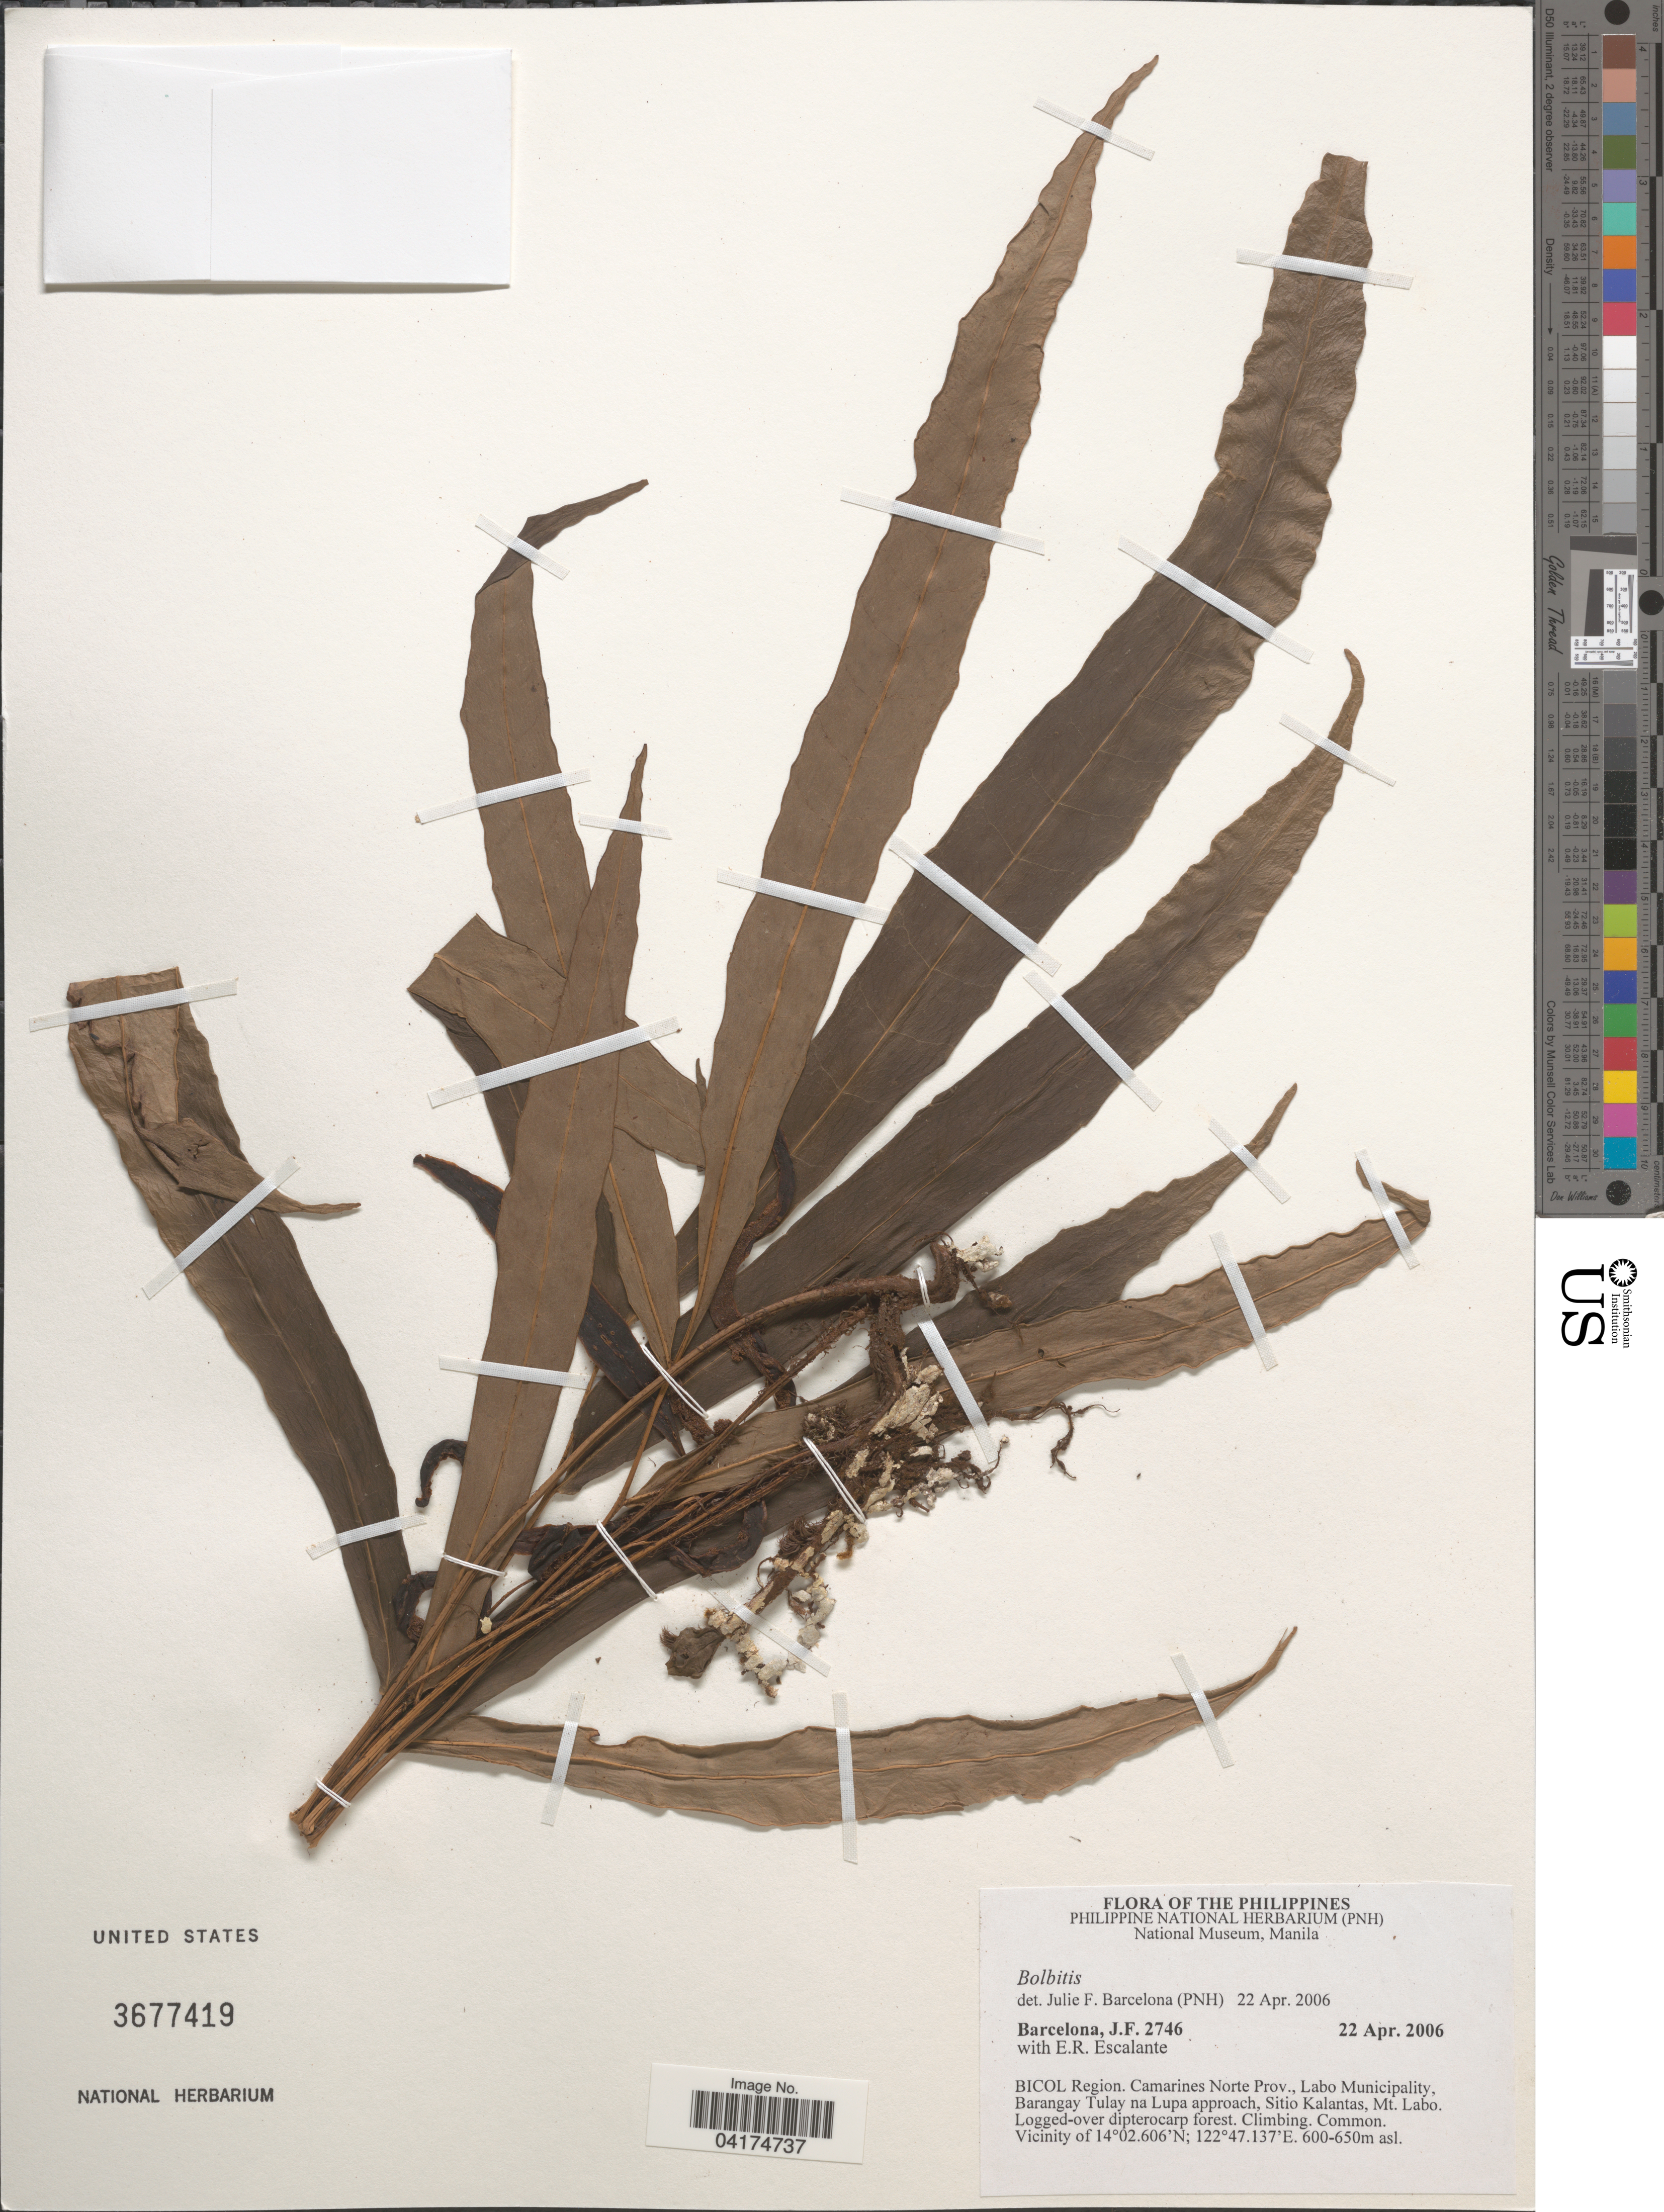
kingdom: Plantae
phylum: Tracheophyta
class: Polypodiopsida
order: Polypodiales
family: Dryopteridaceae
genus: Bolbitis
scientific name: Bolbitis sp.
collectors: J. F. Barcelona & E. Escalante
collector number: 2746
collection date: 2006-04-22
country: Philippines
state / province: Bicol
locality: BICOL Region. Camarines Norte Prov., Labo Municipality, Barangay Tulay na Lupa approach, sitio Kalantas, Mt. Labo.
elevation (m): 600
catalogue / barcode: US 3677419